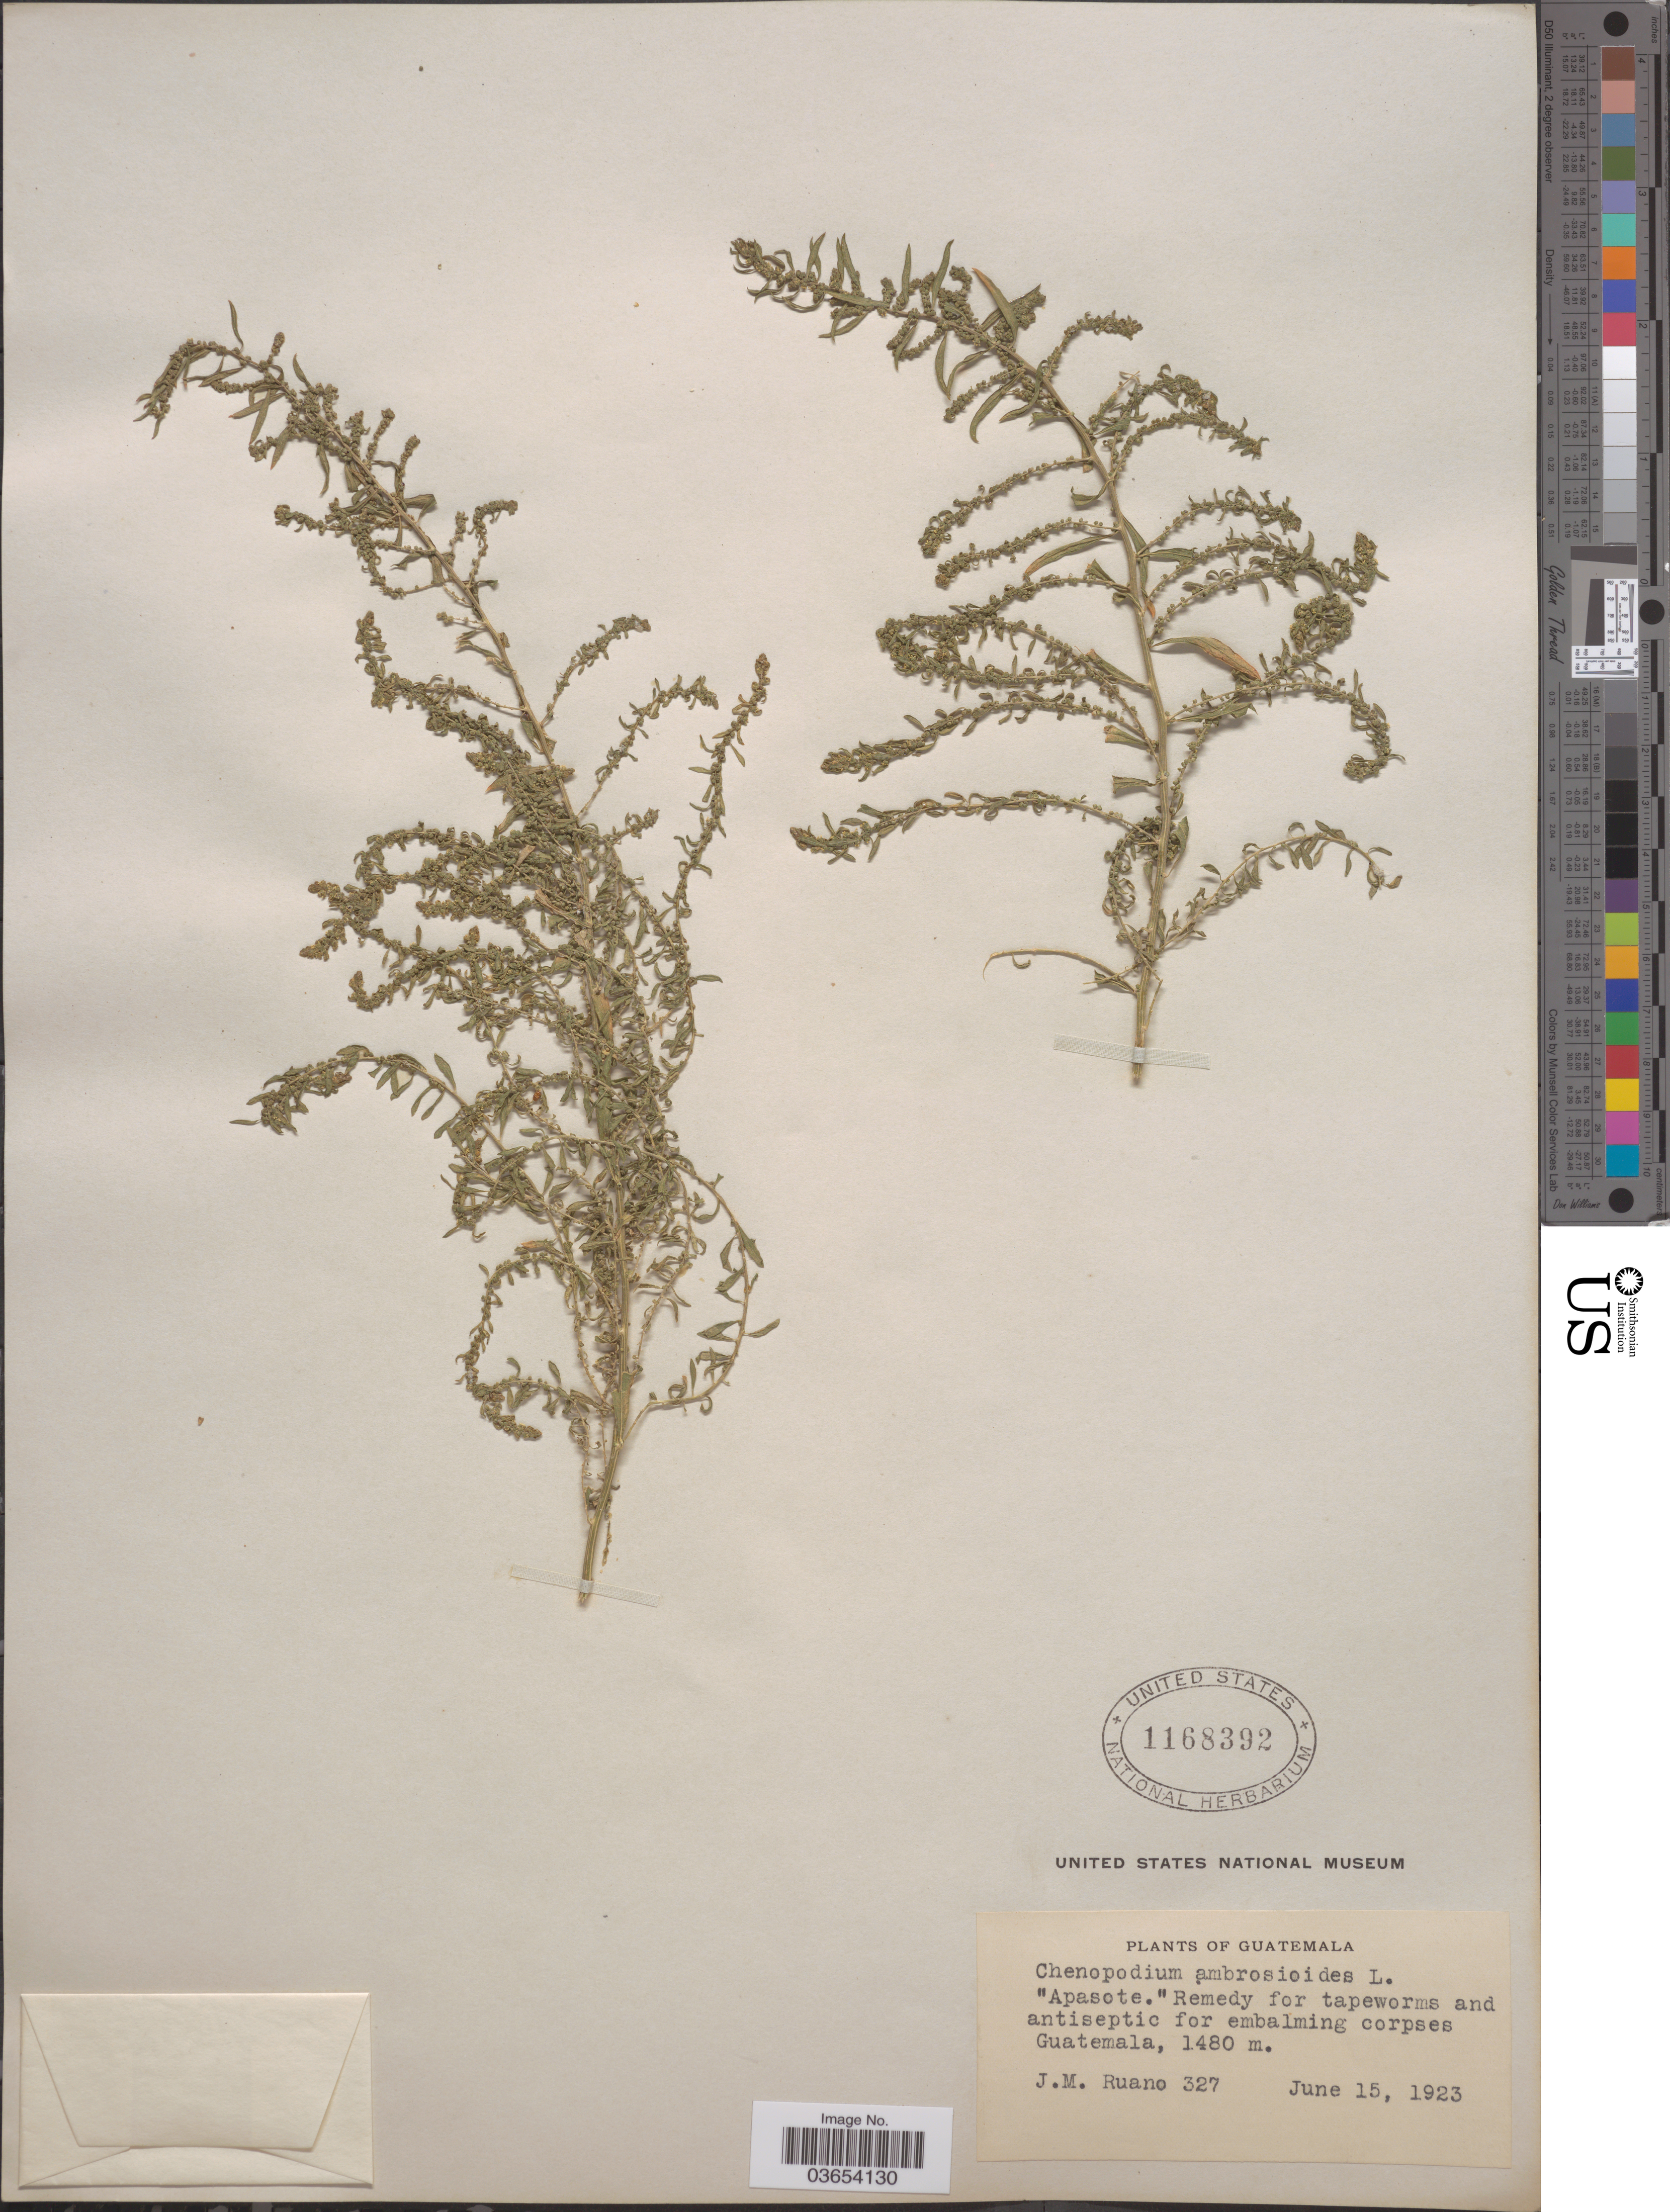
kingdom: Plantae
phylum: Tracheophyta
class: Magnoliopsida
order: Caryophyllales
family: Amaranthaceae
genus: Chenopodium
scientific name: Chenopodium ambrosioides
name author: L.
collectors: J. Ruano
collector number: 327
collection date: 1923-06-15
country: Guatemala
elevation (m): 1480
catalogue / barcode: US 1168392